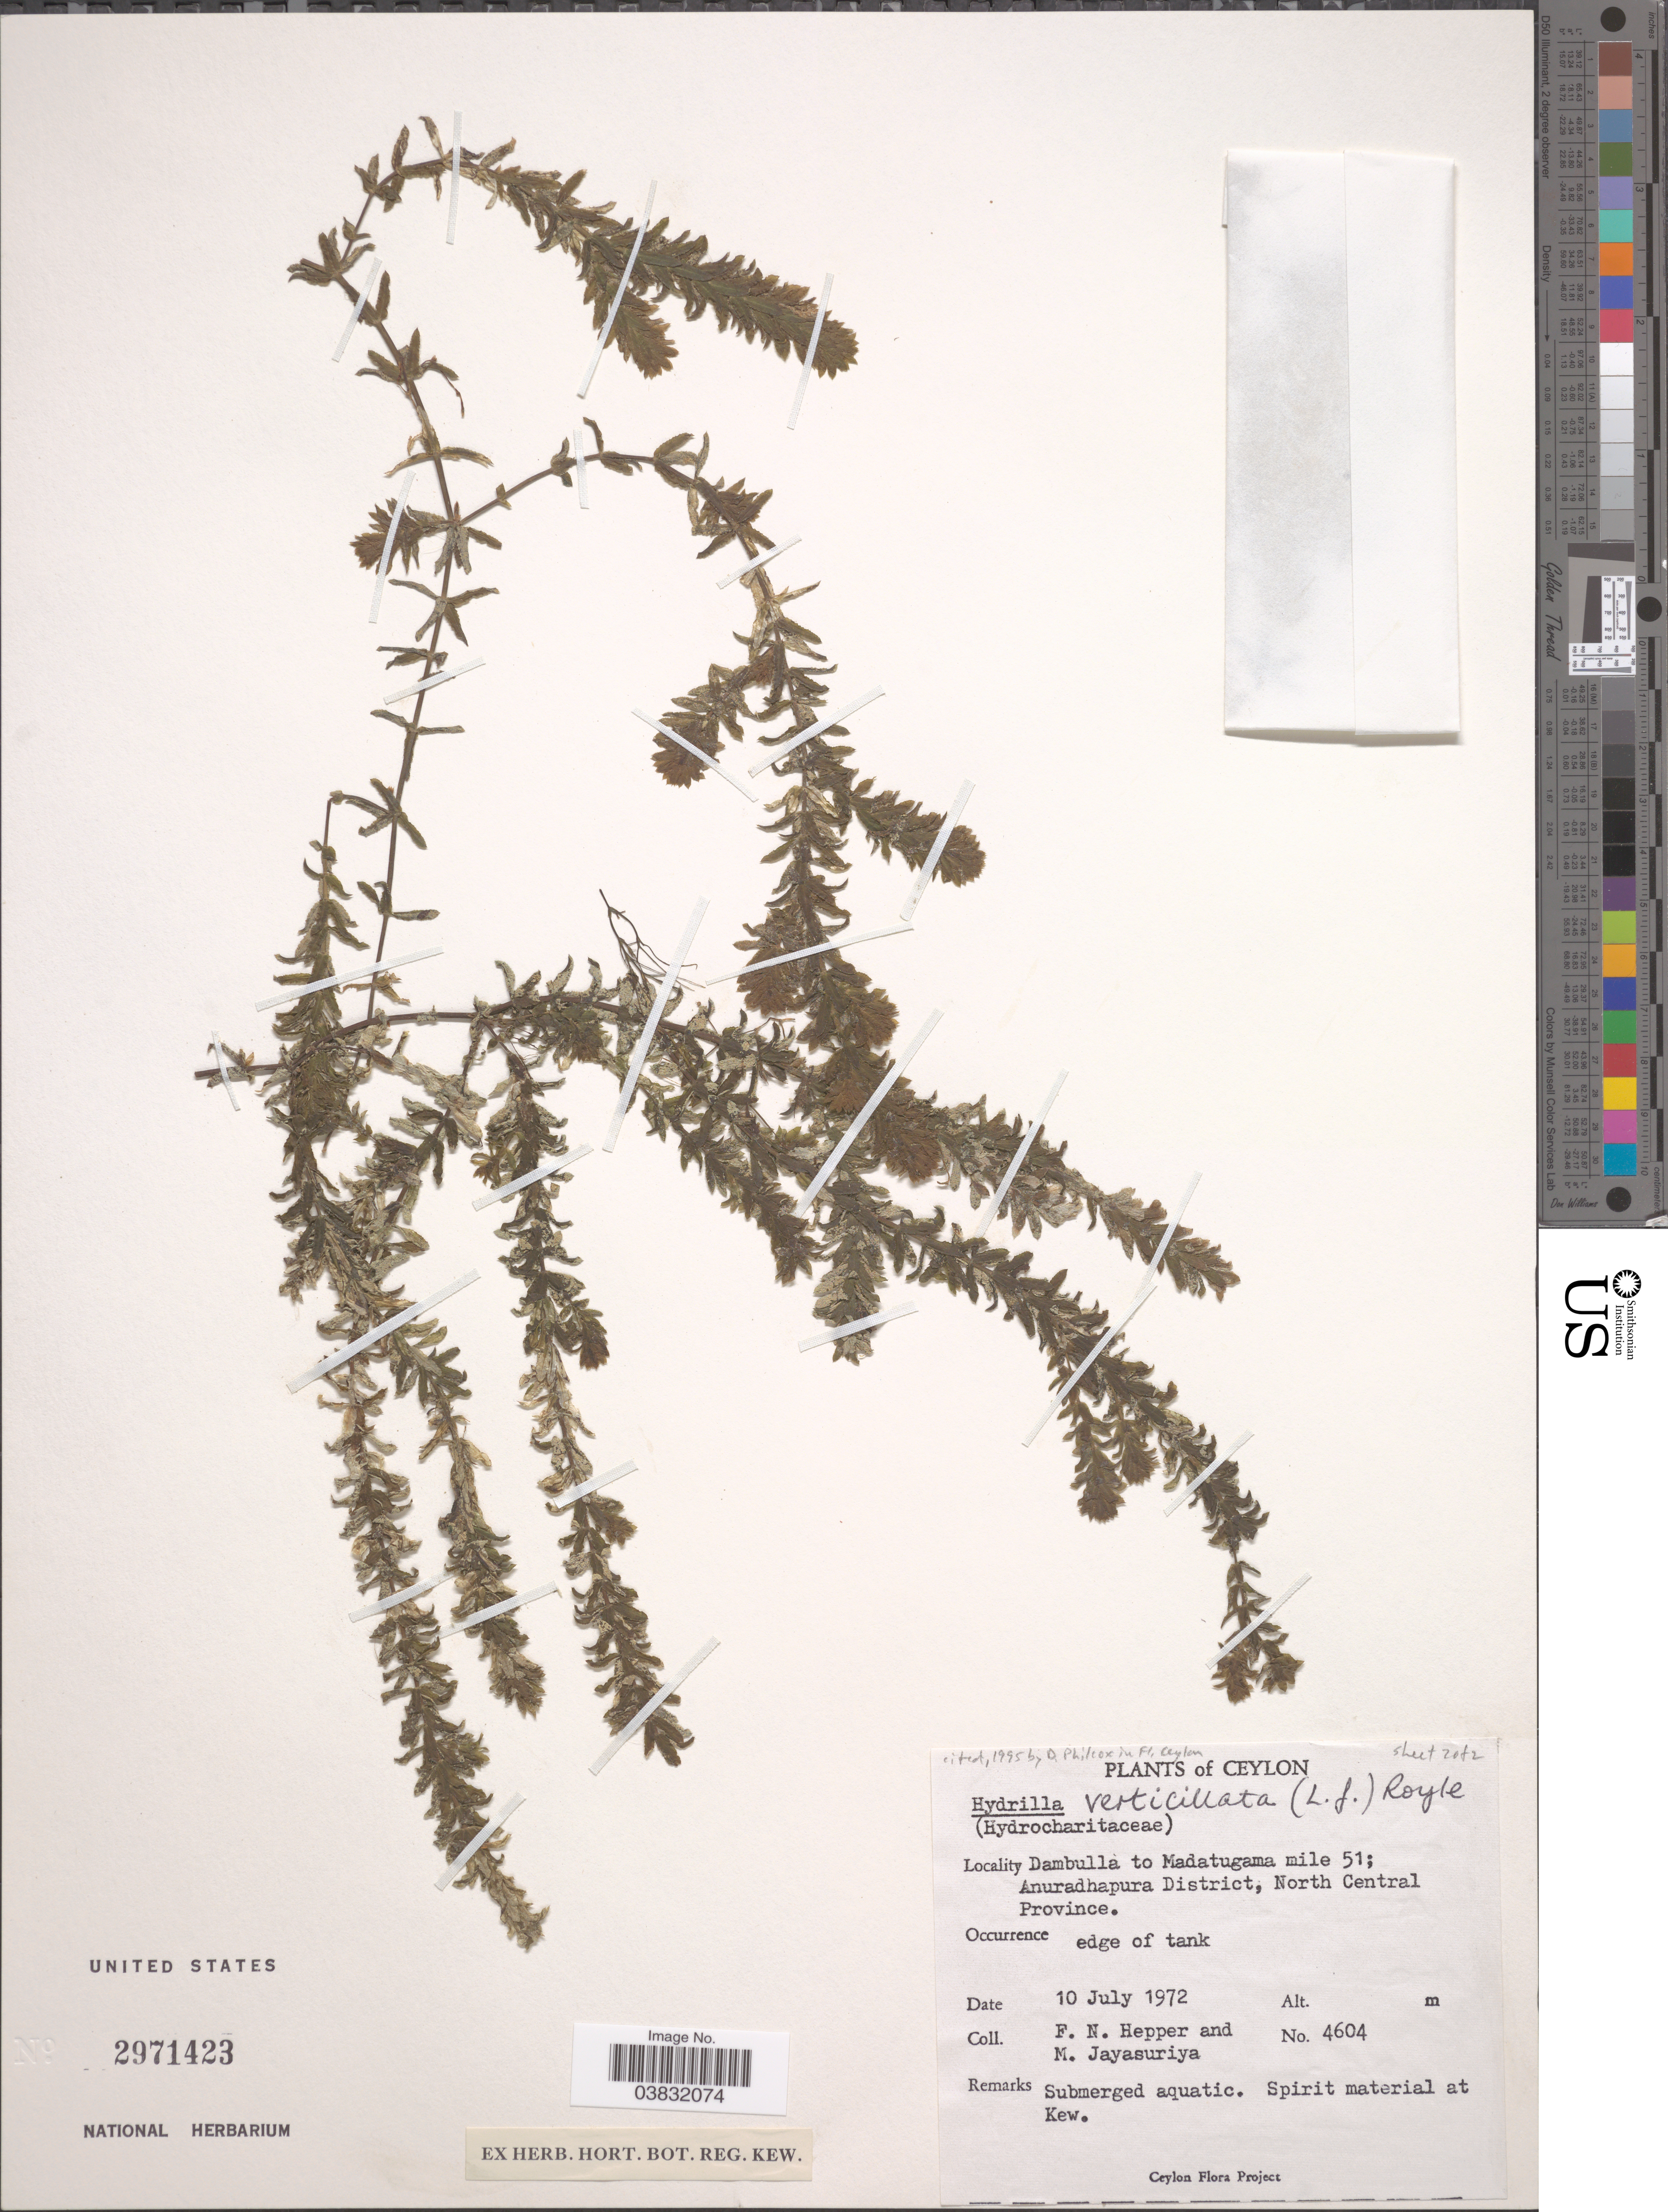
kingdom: Plantae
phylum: Tracheophyta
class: Liliopsida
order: Alismatales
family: Hydrocharitaceae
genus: Hydrilla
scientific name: Hydrilla verticillata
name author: (L. f.) Royle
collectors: F. Hepper & M. Jayasuriya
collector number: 4604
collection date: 1972-07-10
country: Sri Lanka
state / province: North Central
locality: Ceylon. Dambulla to Madatugama mile 51; Anuradhapura District.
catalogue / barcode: US 2971423